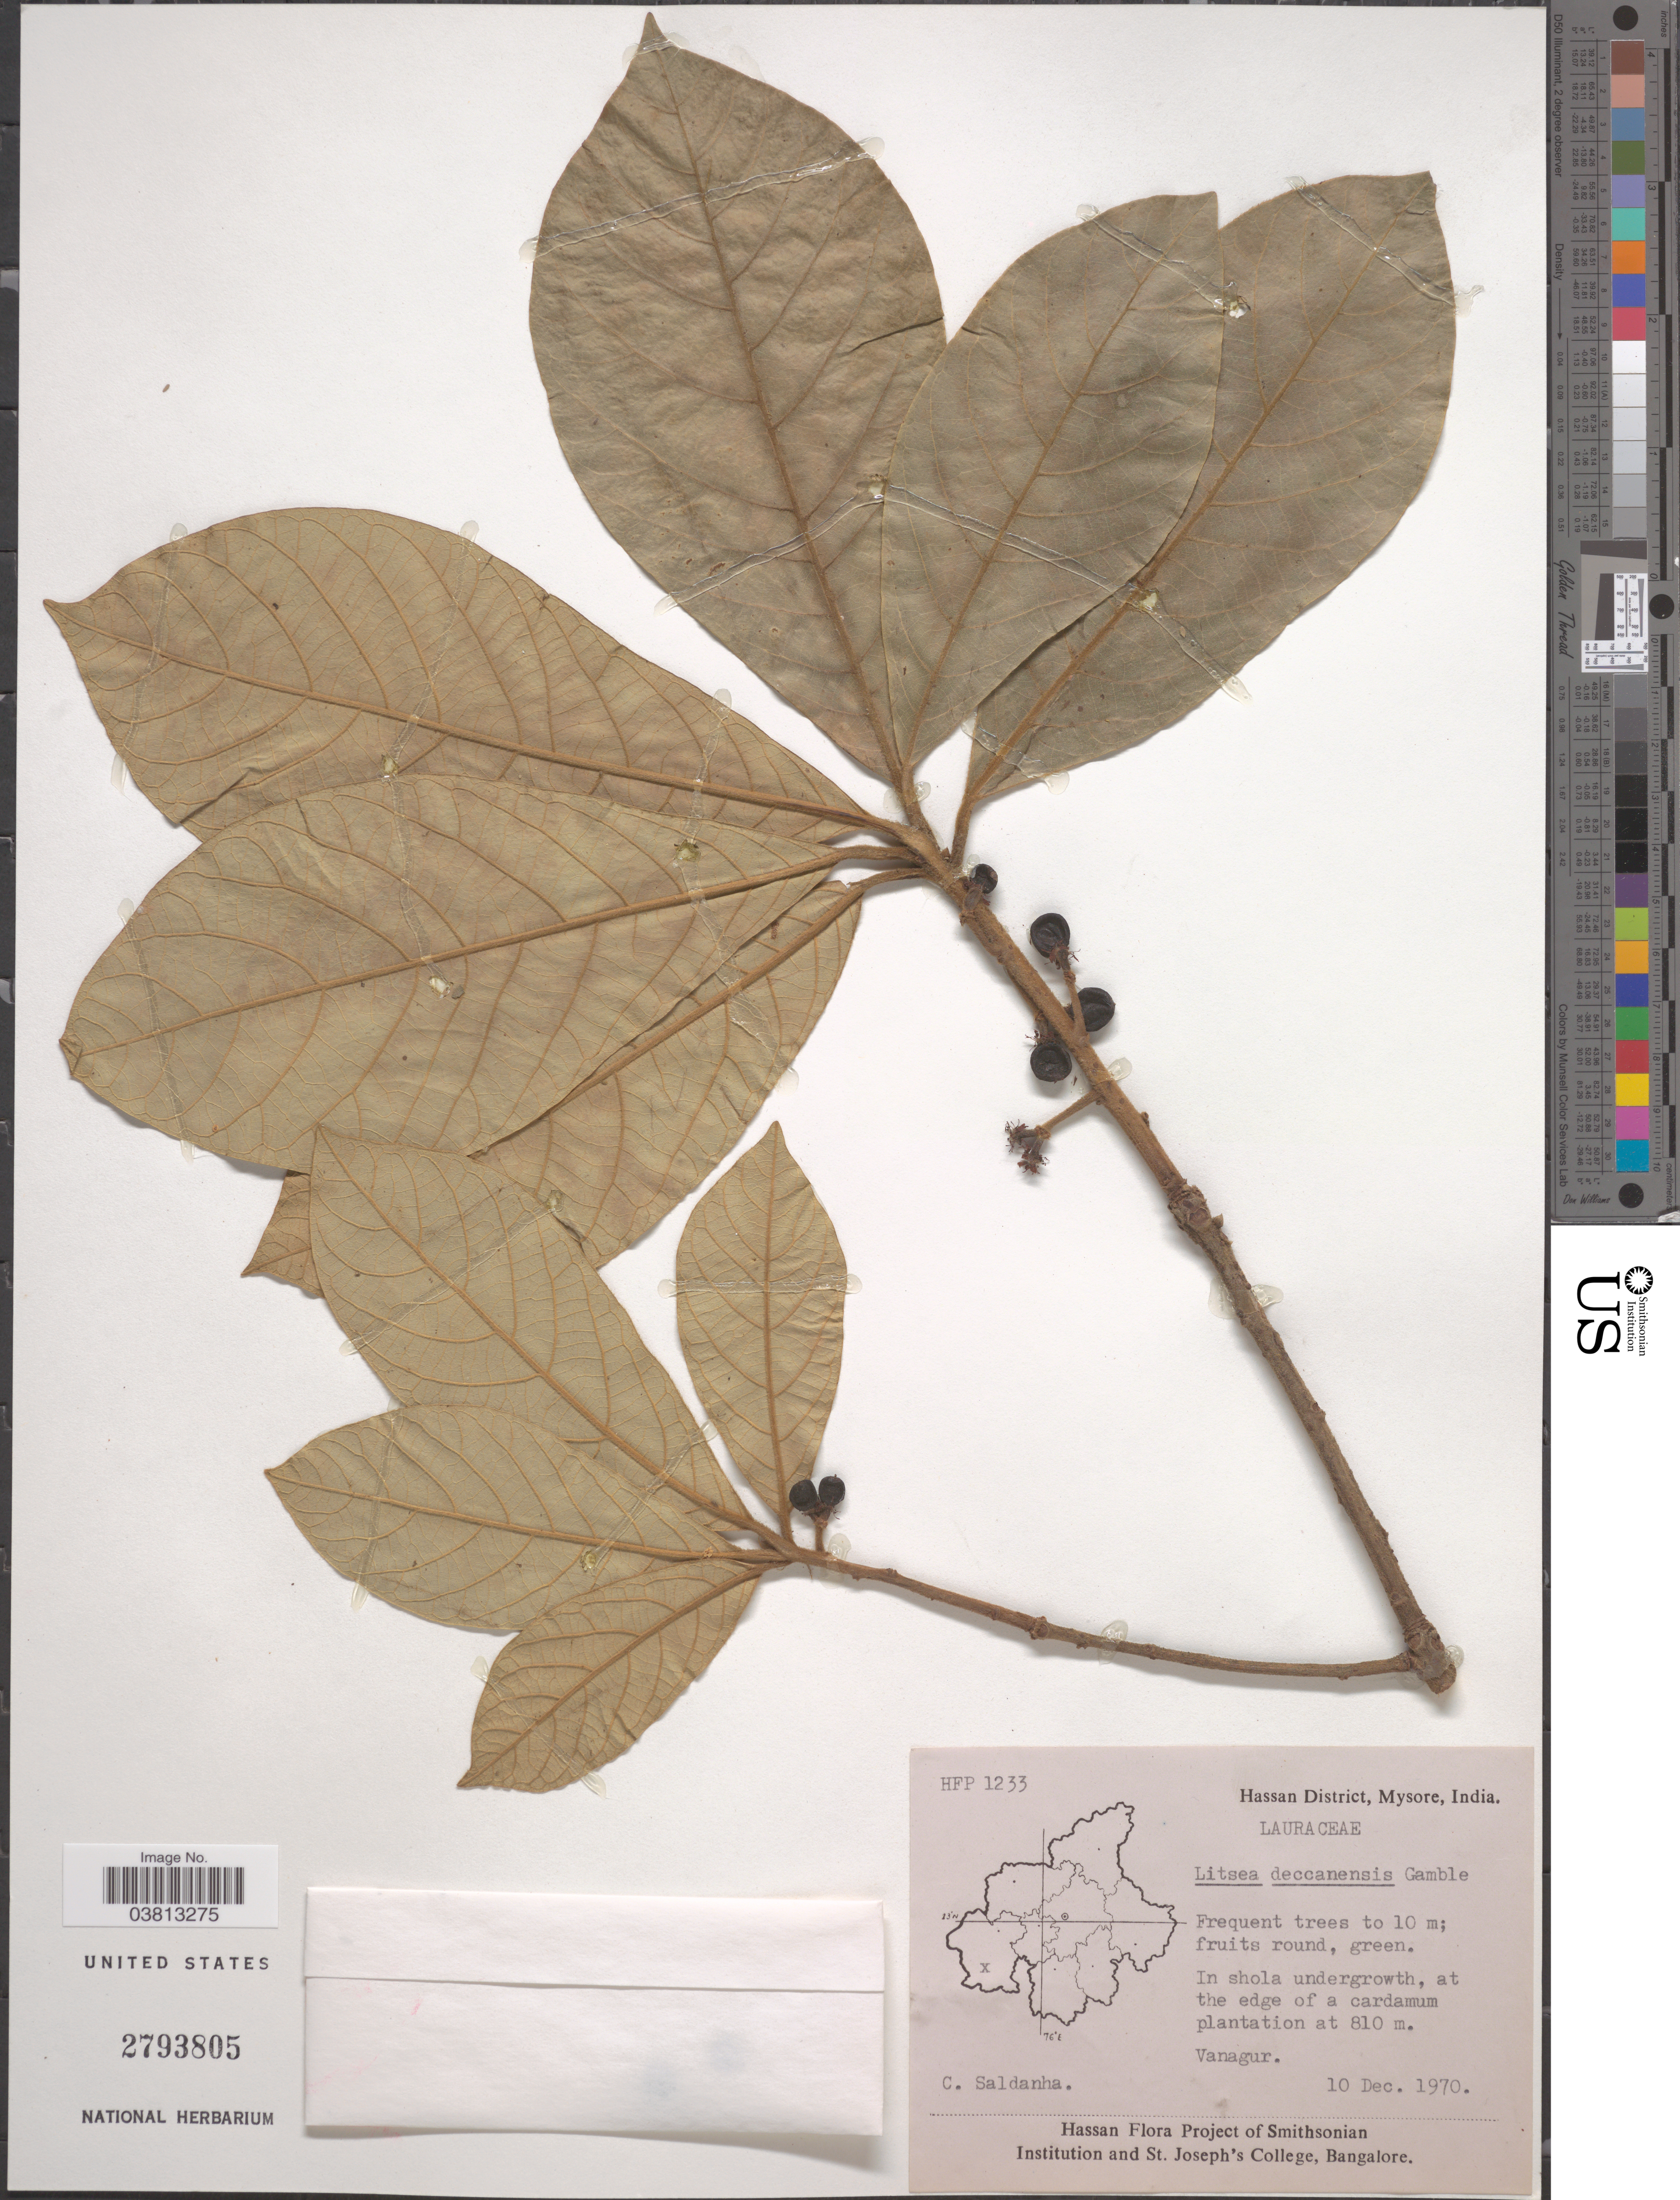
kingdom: Plantae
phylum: Tracheophyta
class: Magnoliopsida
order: Laurales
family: Lauraceae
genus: Litsea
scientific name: Litsea deccanensis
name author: Gamble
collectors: C. Saldanha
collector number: HFP 1233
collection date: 1970-12-10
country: India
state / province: Karnataka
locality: Hassan District, Mysore. Vanagur.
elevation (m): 810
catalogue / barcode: US 2793805